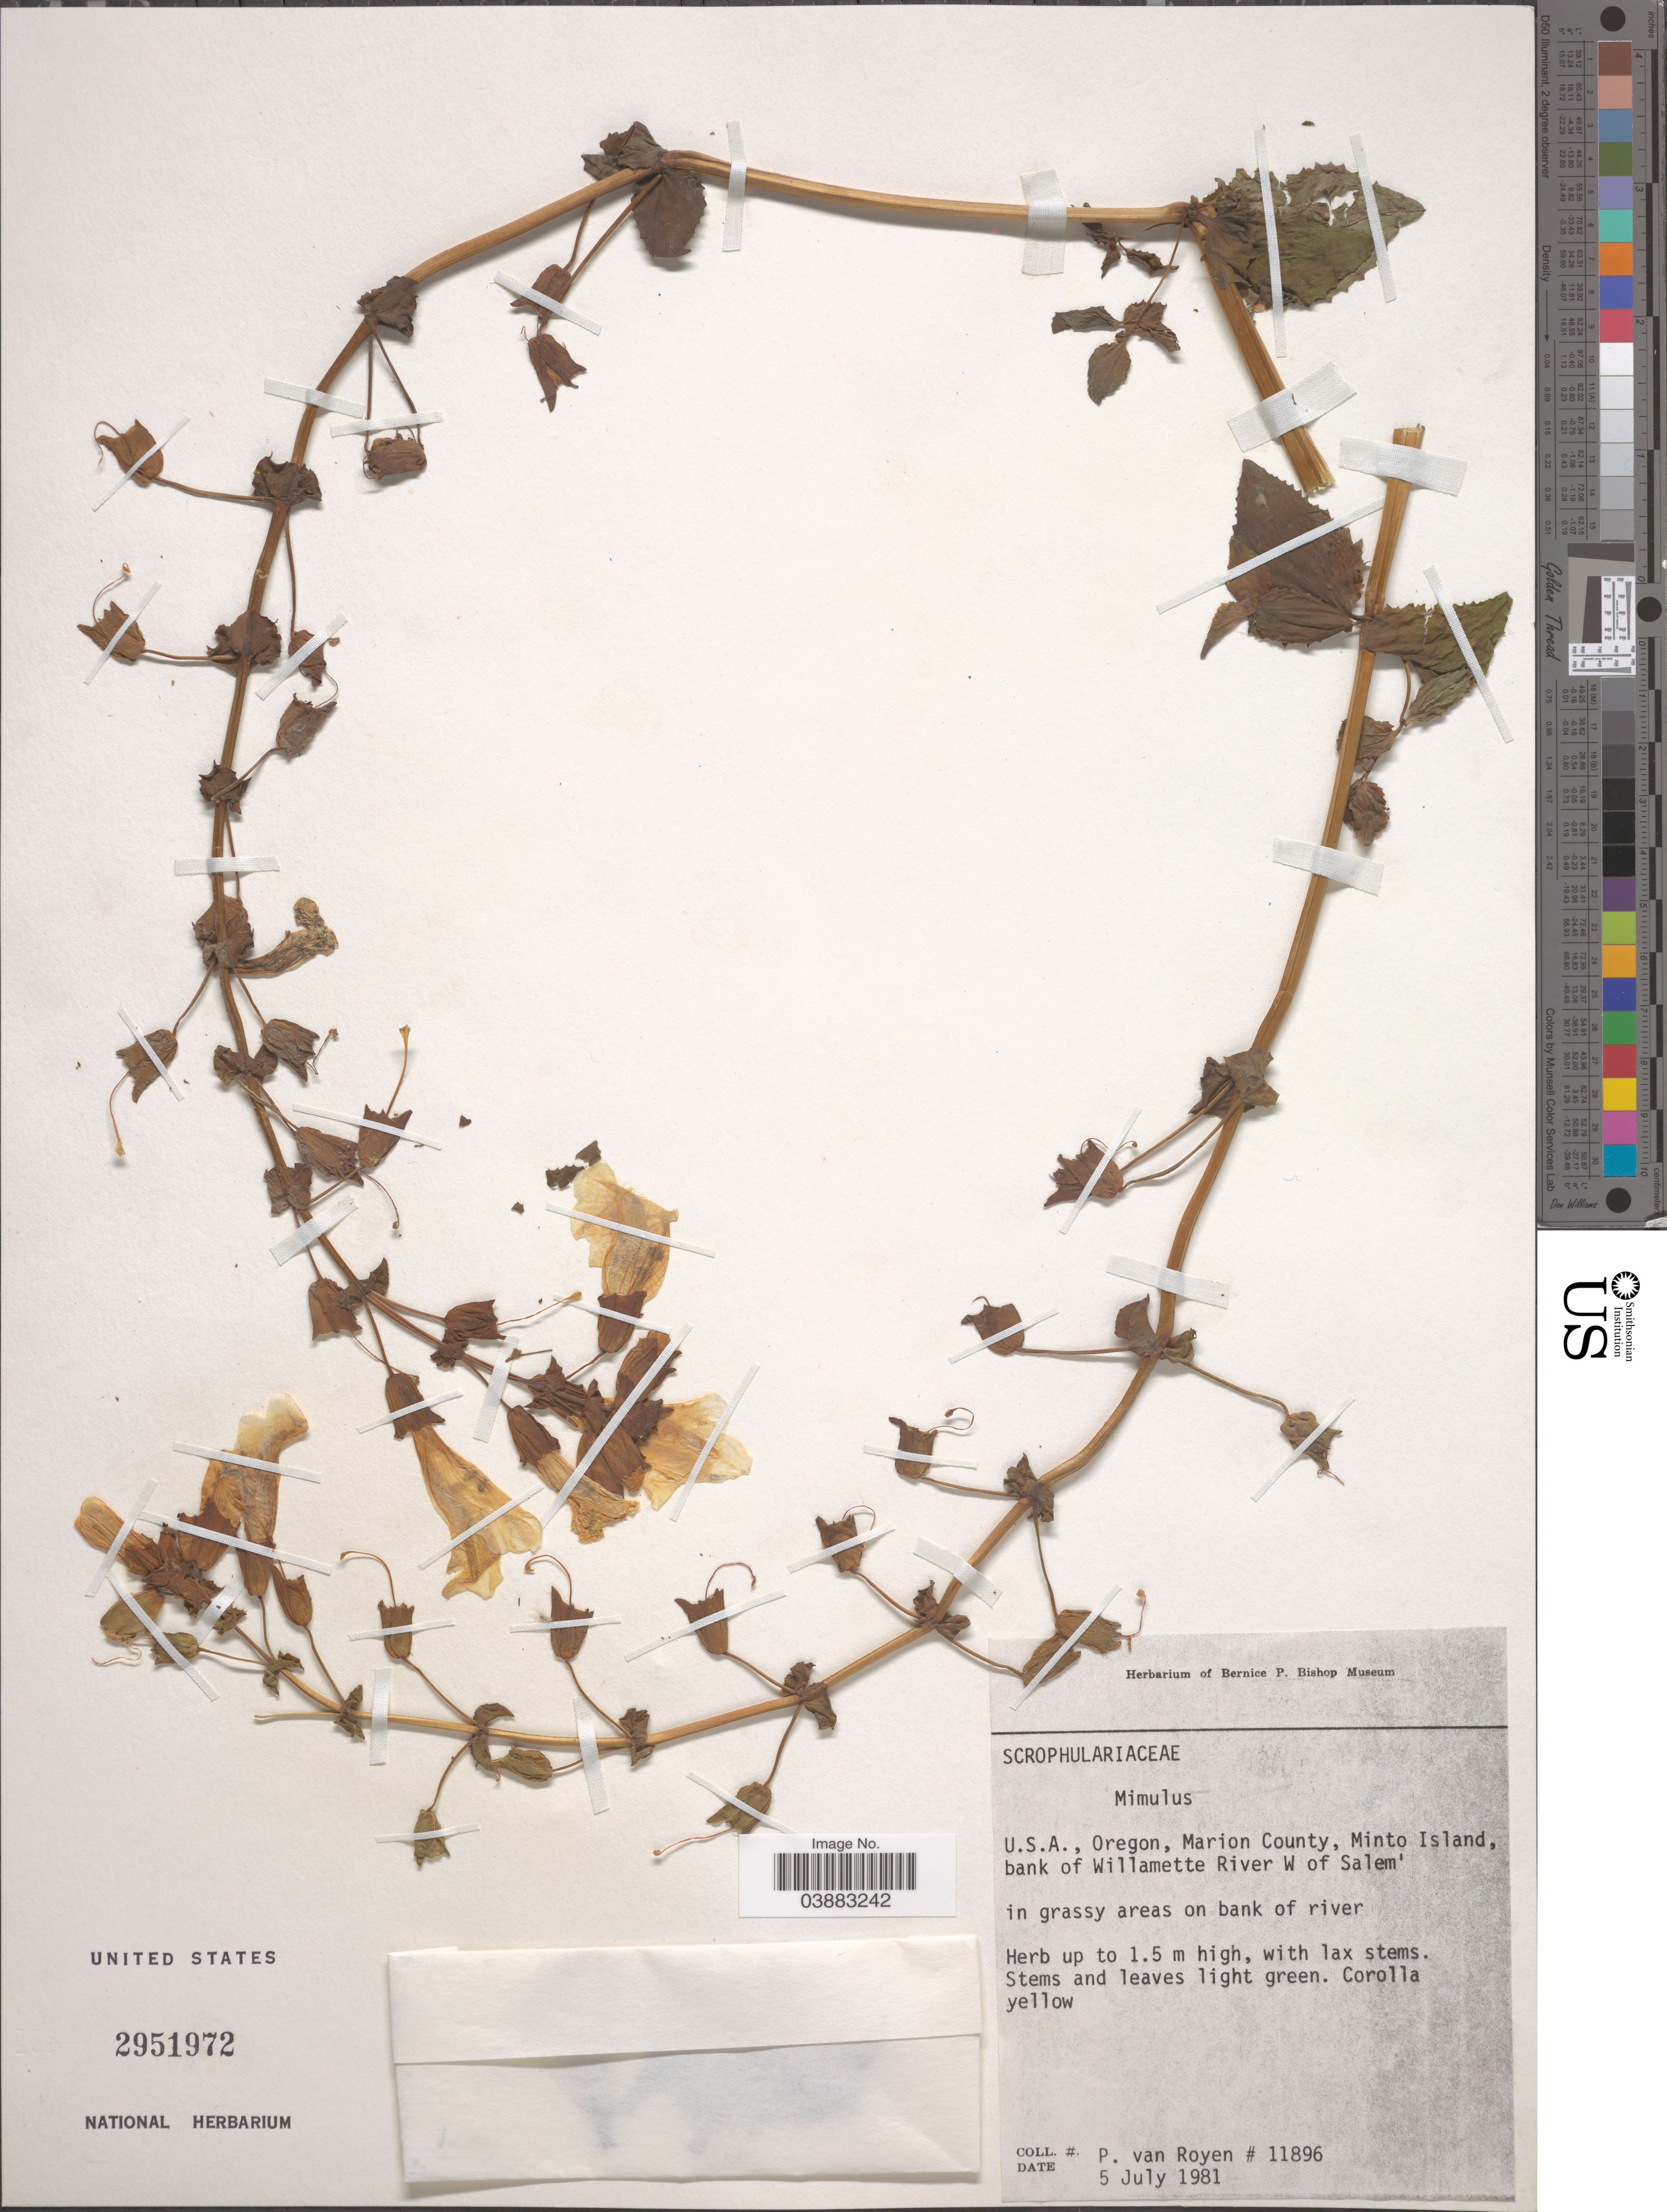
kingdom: Plantae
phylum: Tracheophyta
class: Magnoliopsida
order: Lamiales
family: Phrymaceae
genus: Mimulus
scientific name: Mimulus sp.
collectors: P. van Royen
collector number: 11896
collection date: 1981-07-05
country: United States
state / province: Oregon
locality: Marion County, Minto Island, bank of Willamette River W of Salem'. In grassy areas on bank of river.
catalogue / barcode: US 2951972